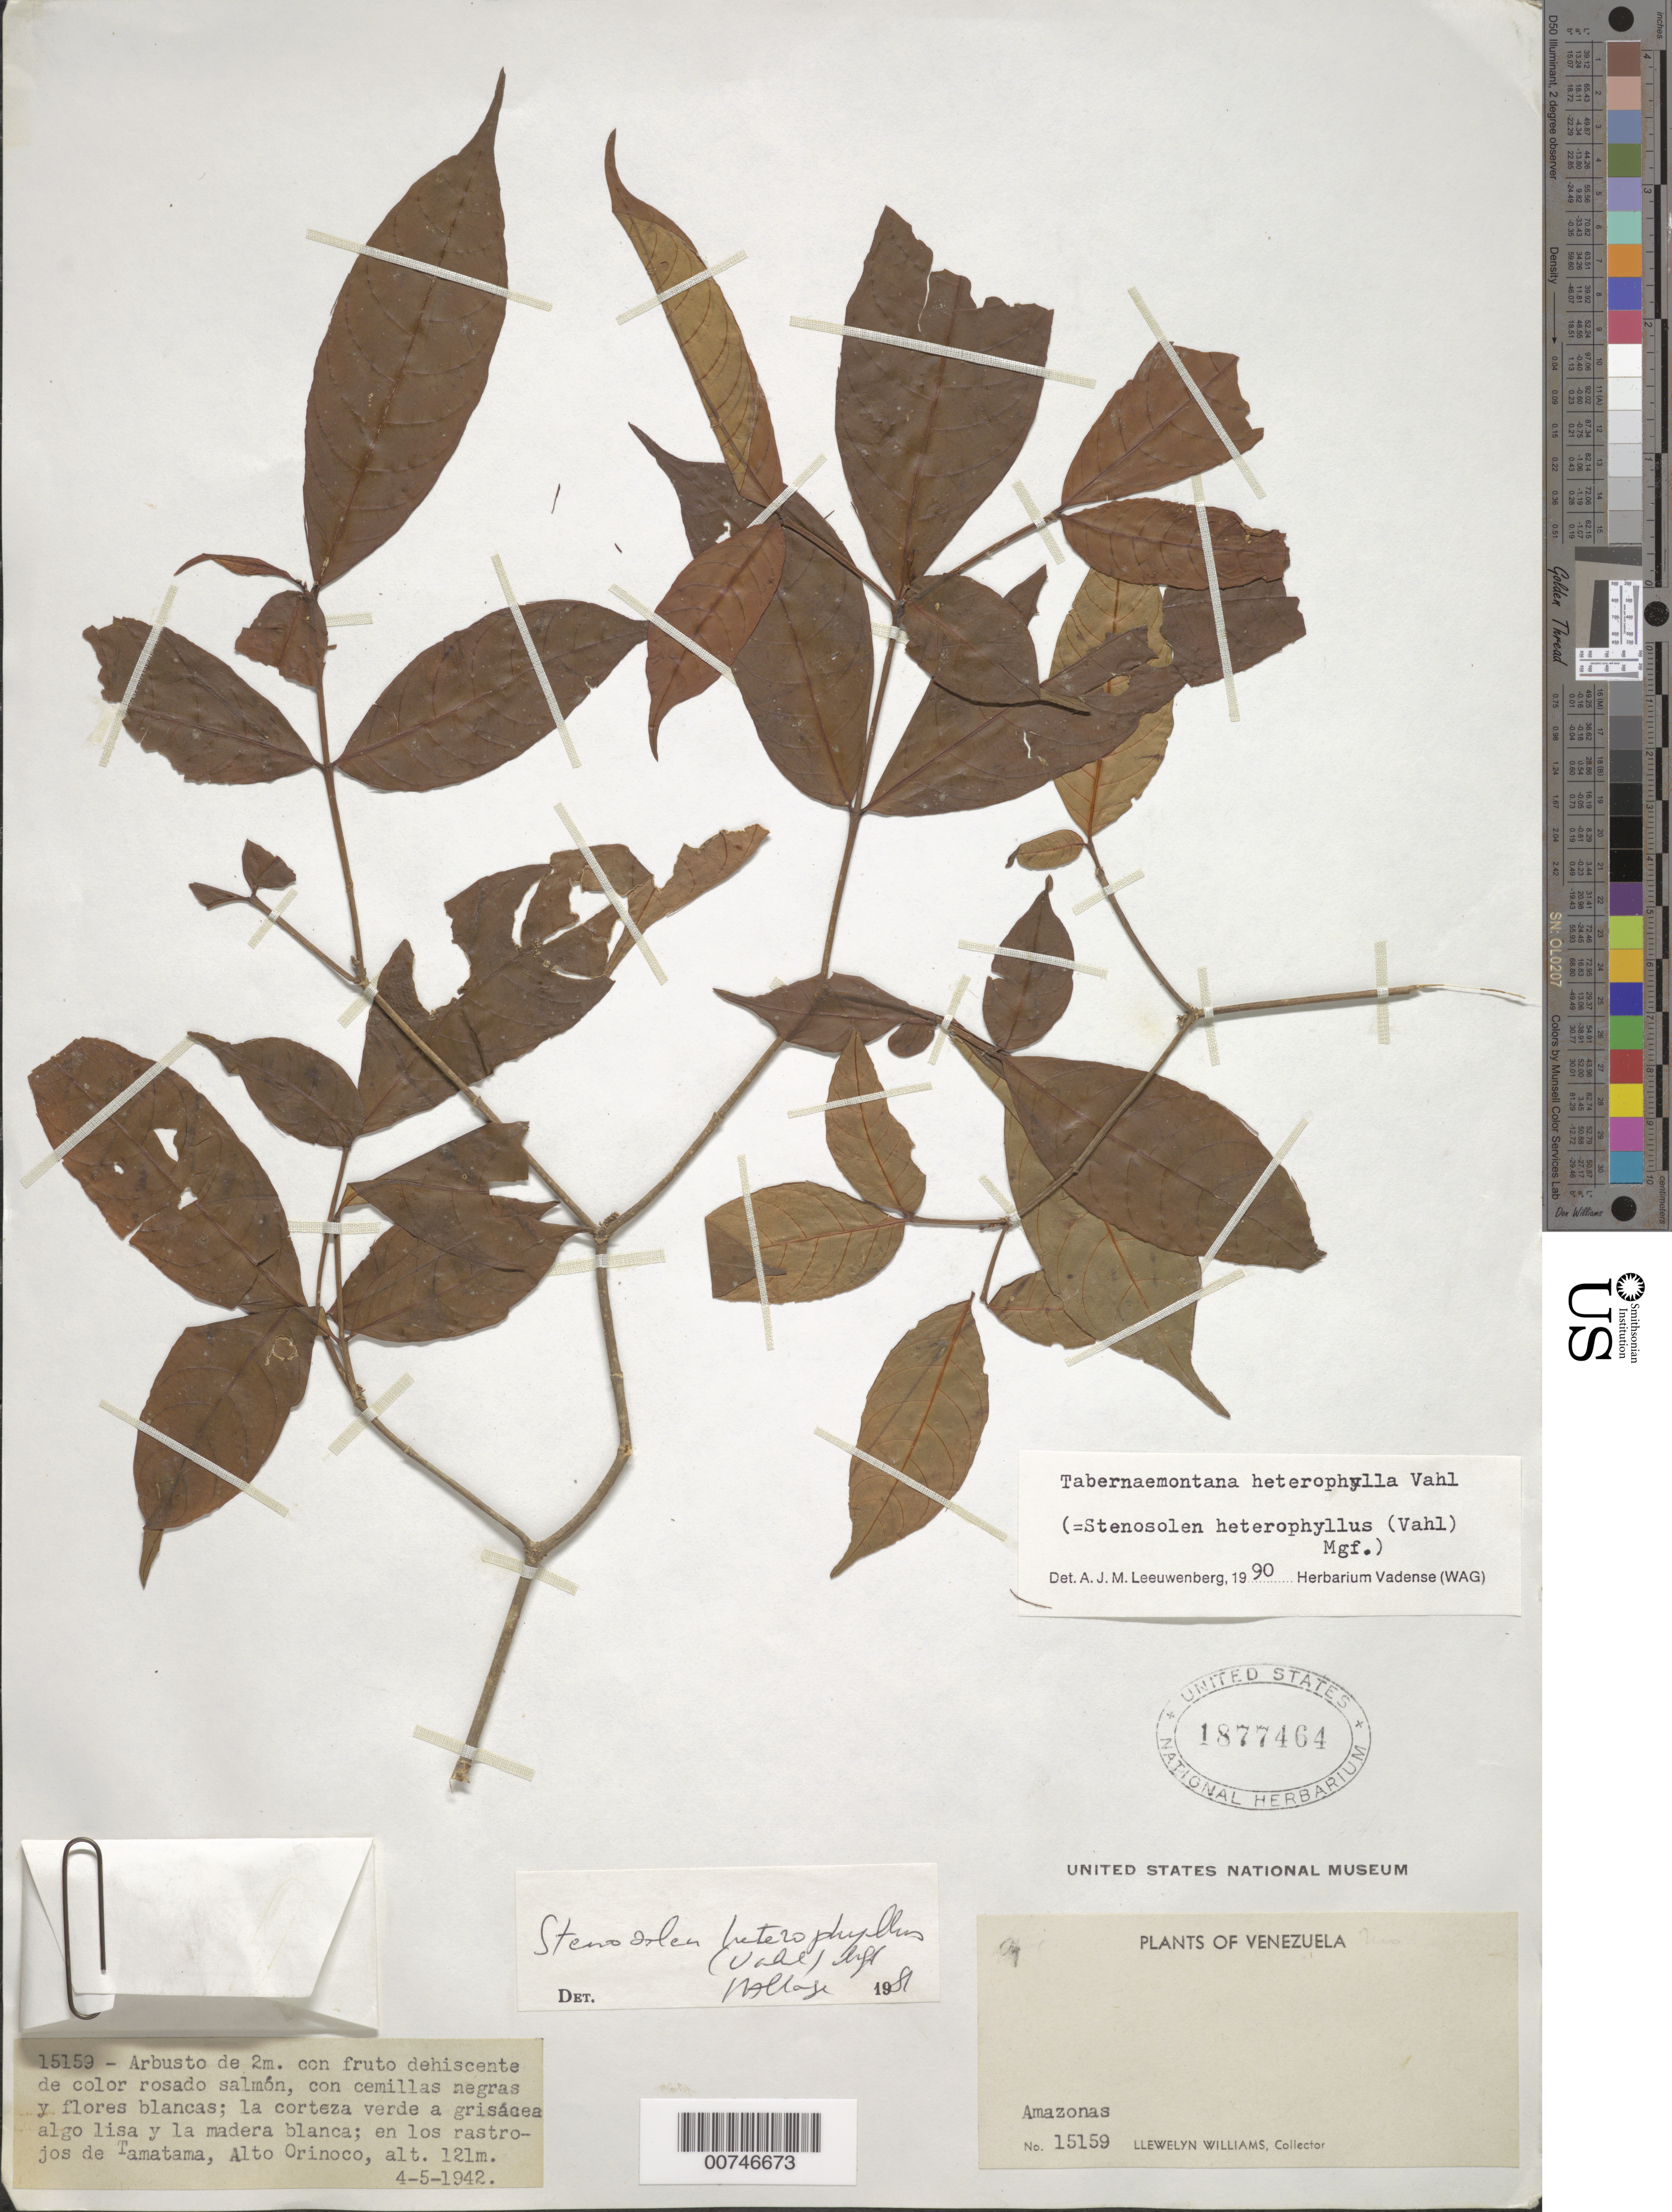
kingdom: Plantae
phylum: Tracheophyta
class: Magnoliopsida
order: Gentianales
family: Apocynaceae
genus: Tabernaemontana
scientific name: Tabernaemontana heterophylla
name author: Vahl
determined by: Leeuwenberg, A. J. M.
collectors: Ll. Williams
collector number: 15159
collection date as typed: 4-May-42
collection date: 1942-05-04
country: Venezuela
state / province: Amazonas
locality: Tamatama, Río Orinoco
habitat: Rastrojos de Tamatama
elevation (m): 121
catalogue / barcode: US 1877464